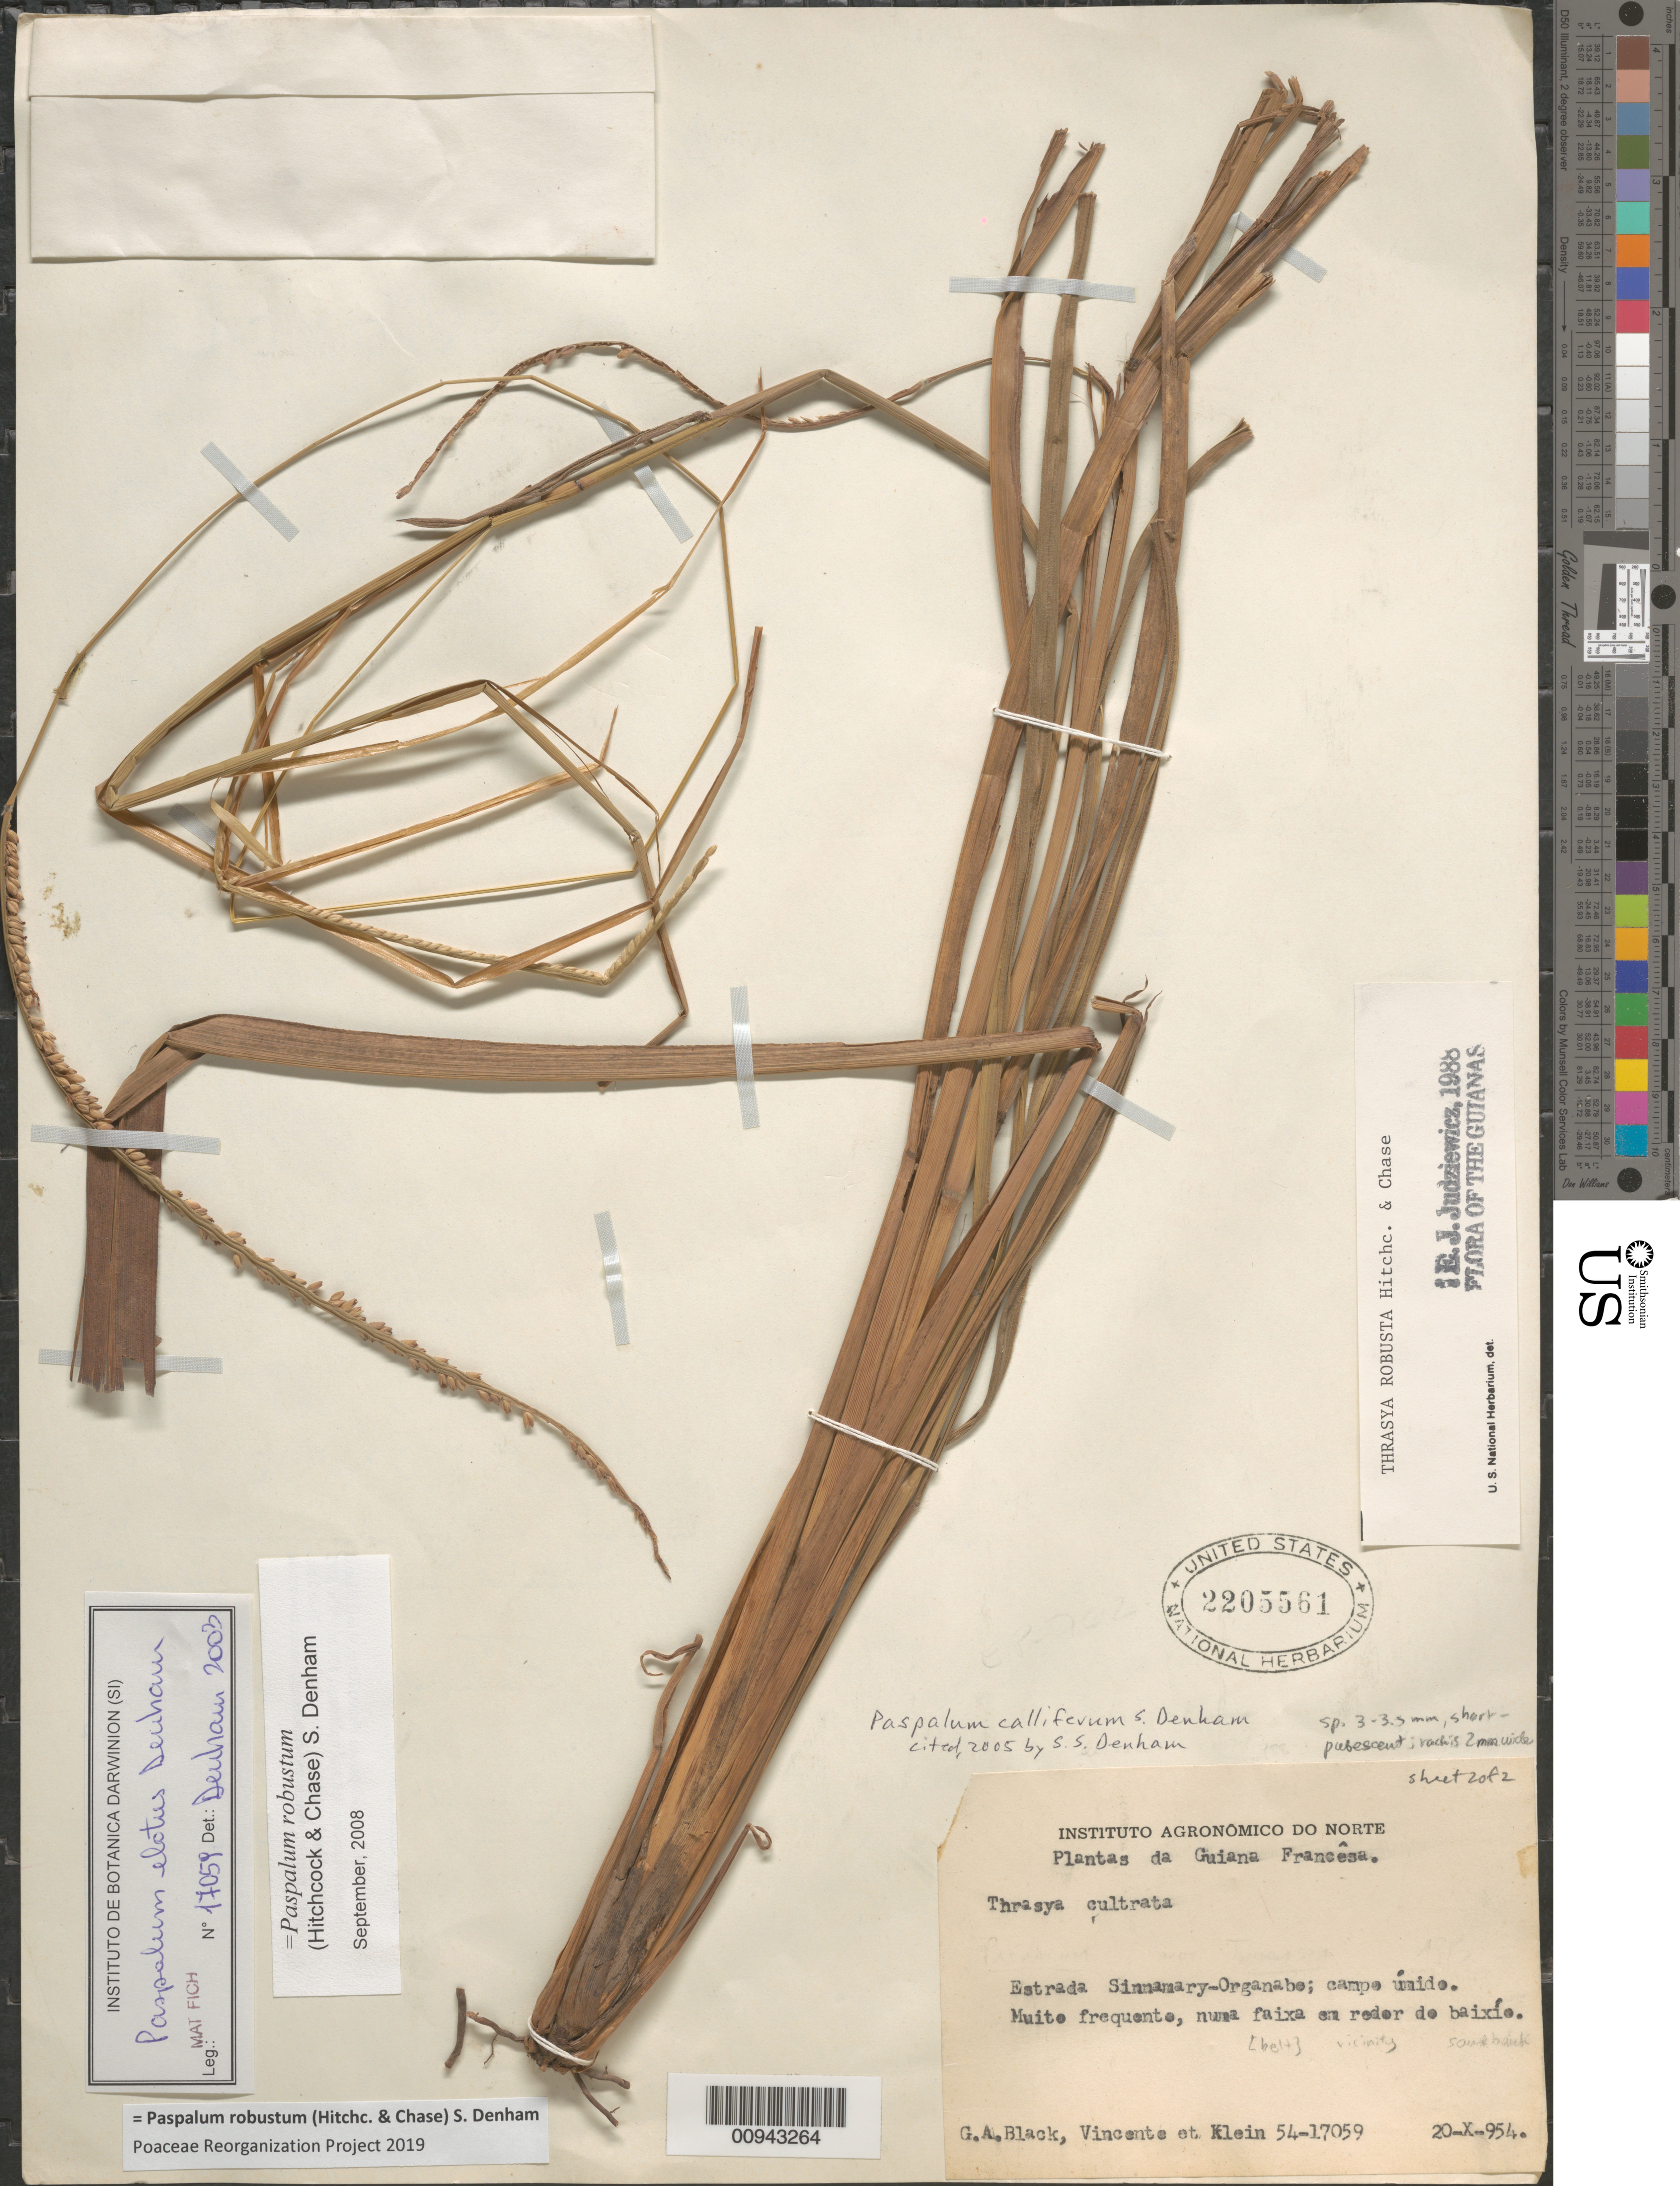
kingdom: Plantae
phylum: Tracheophyta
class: Liliopsida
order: Poales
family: Poaceae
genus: Paspalum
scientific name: Paspalum calliferum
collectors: G. A. Black, -- Vincent & Klein, --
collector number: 54 17059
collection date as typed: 20-Oct-54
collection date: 1954-10-20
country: French Guiana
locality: Estrada Sinnamary-Organabo; campo umido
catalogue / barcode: US 2205561